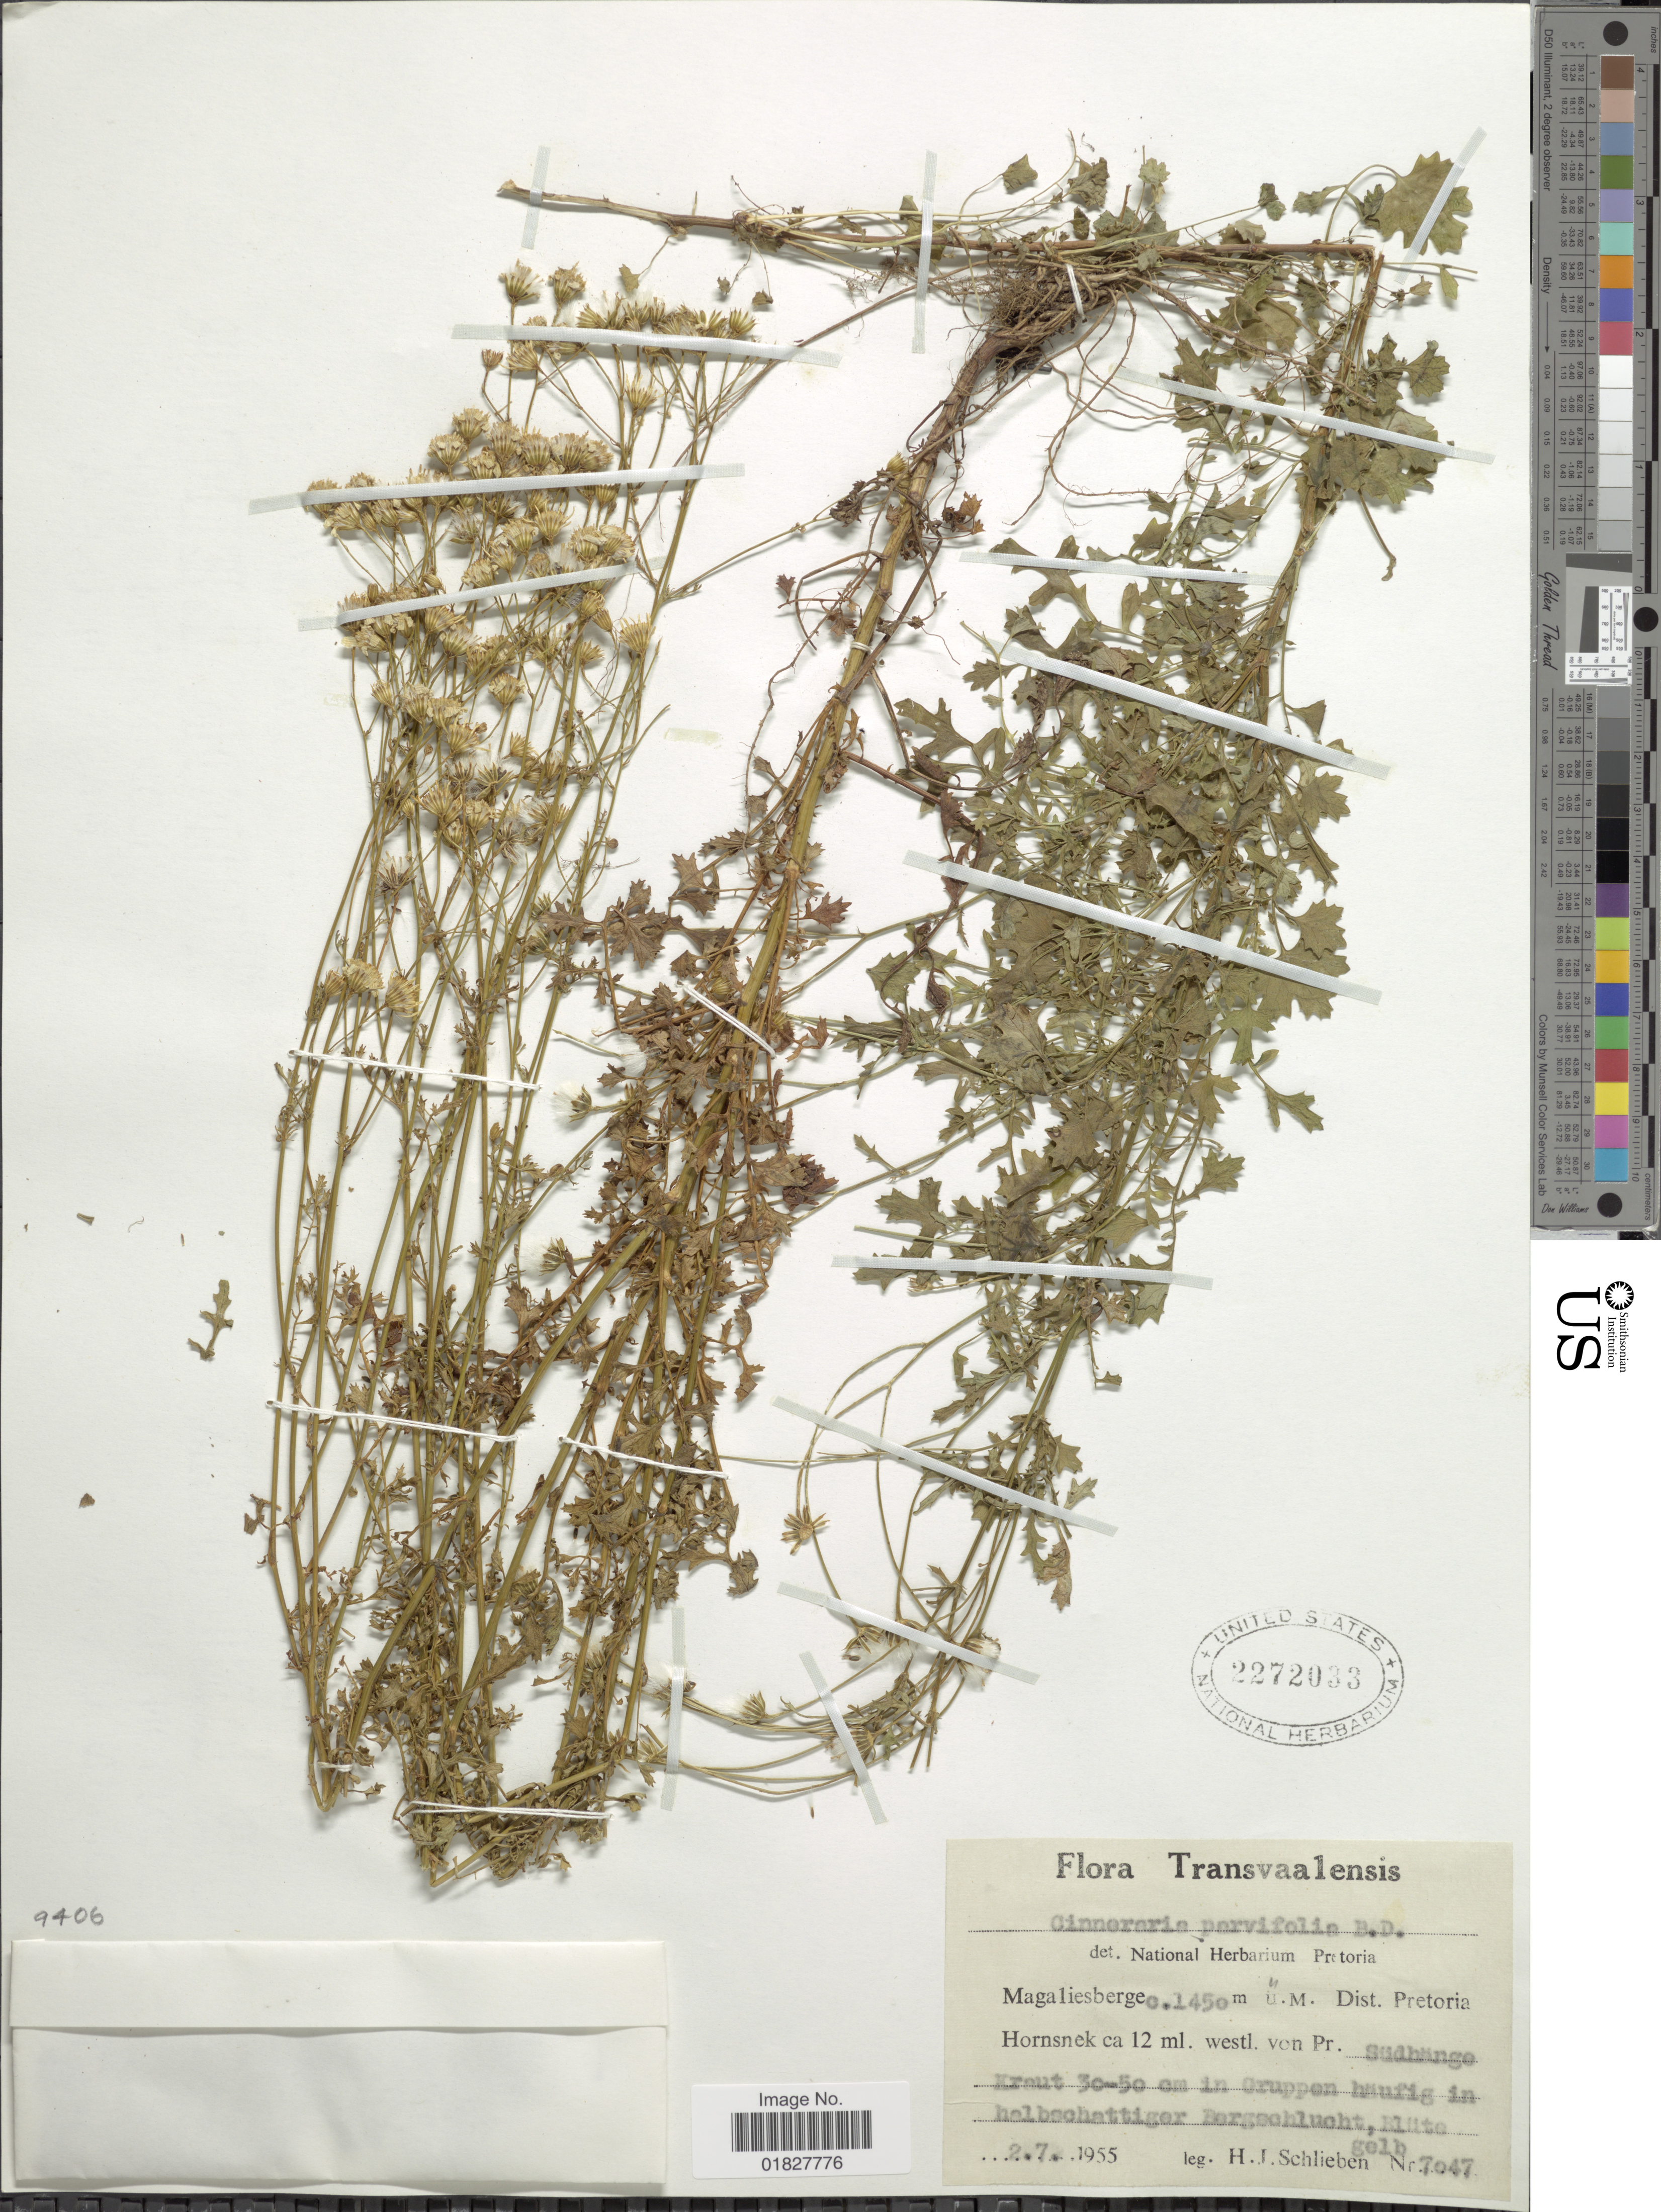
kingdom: Plantae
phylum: Tracheophyta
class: Magnoliopsida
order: Asterales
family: Asteraceae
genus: Cineraria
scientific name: Cineraria parvifolia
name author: Burtt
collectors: H. J. Schlieben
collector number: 7047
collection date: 1955-07-02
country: South Africa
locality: Transvaalensis, Magaliesberge, Dist. Pretoria Hornsnek ca 12 ml. westl. von Pr. Sudhange Kraut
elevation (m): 1450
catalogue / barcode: US 2272033